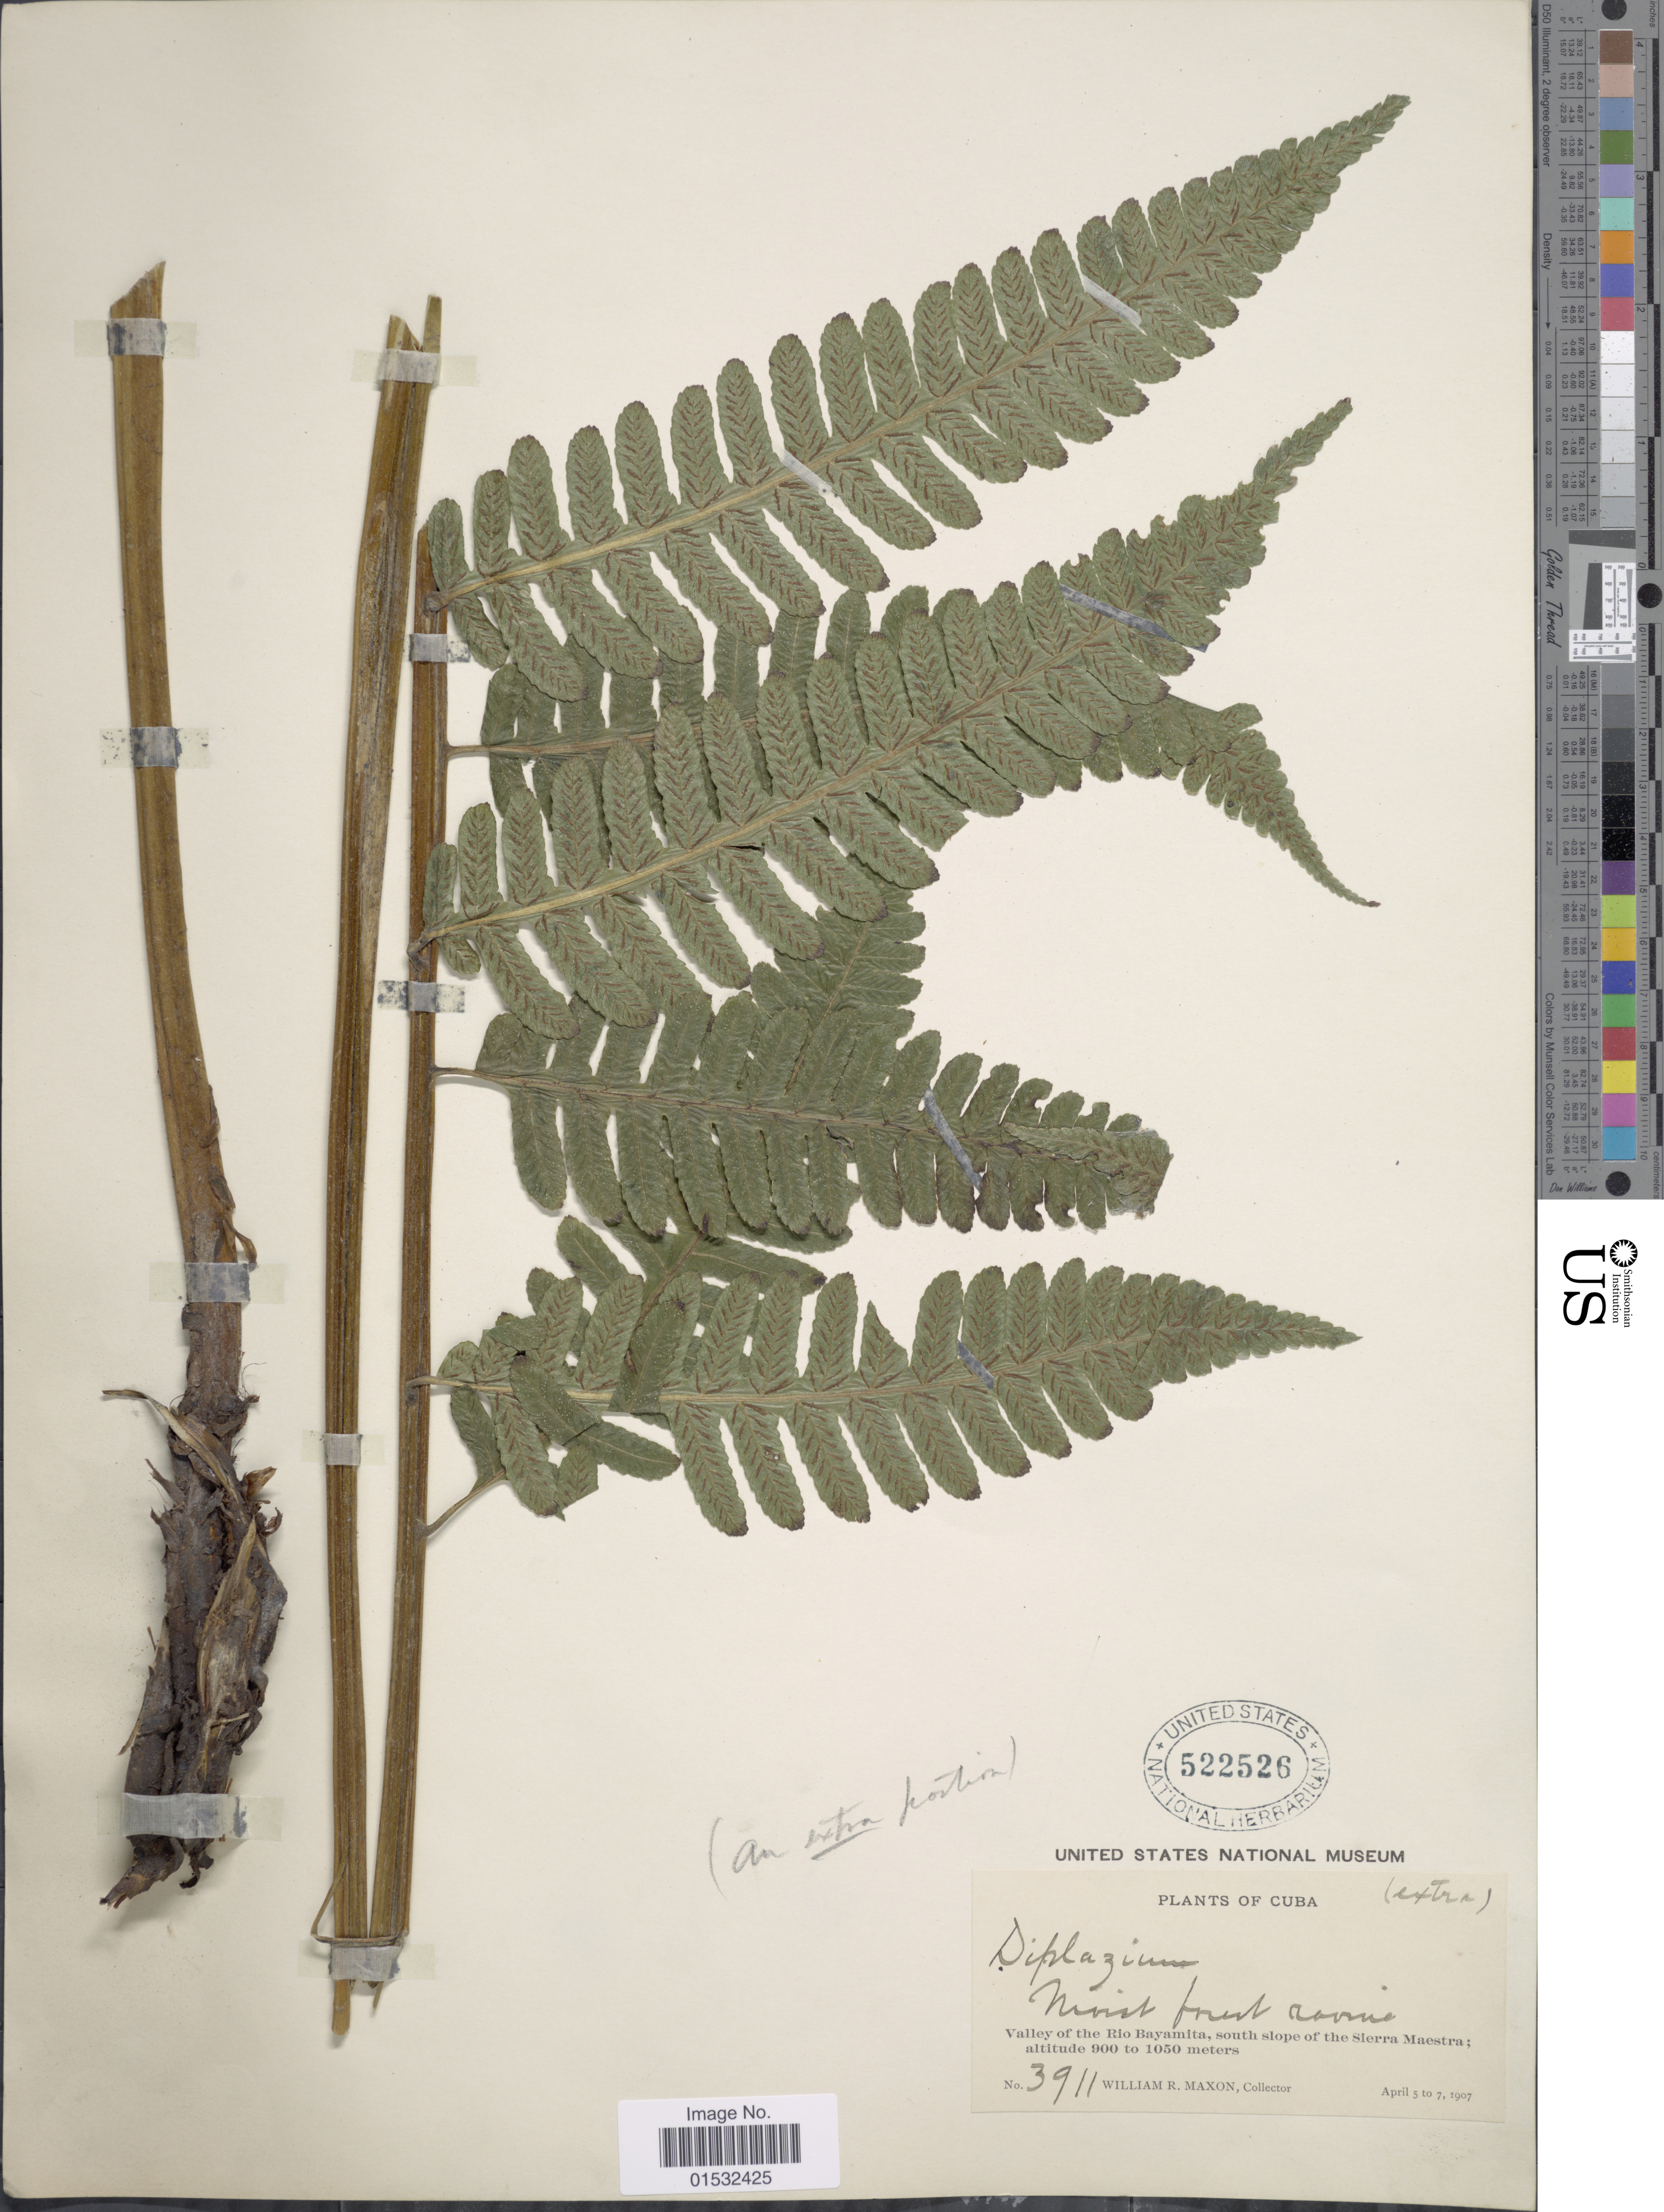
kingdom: Plantae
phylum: Tracheophyta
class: Polypodiopsida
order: Polypodiales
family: Athyriaceae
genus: Diplazium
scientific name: Diplazium striatum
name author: (L.) C. Presl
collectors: W. R. Maxon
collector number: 3911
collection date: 1907-04-05/1907-04-07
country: Cuba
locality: Valley of the Rio Bayamita, south slope of the Sierra Maestra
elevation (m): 900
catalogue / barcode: US 522526